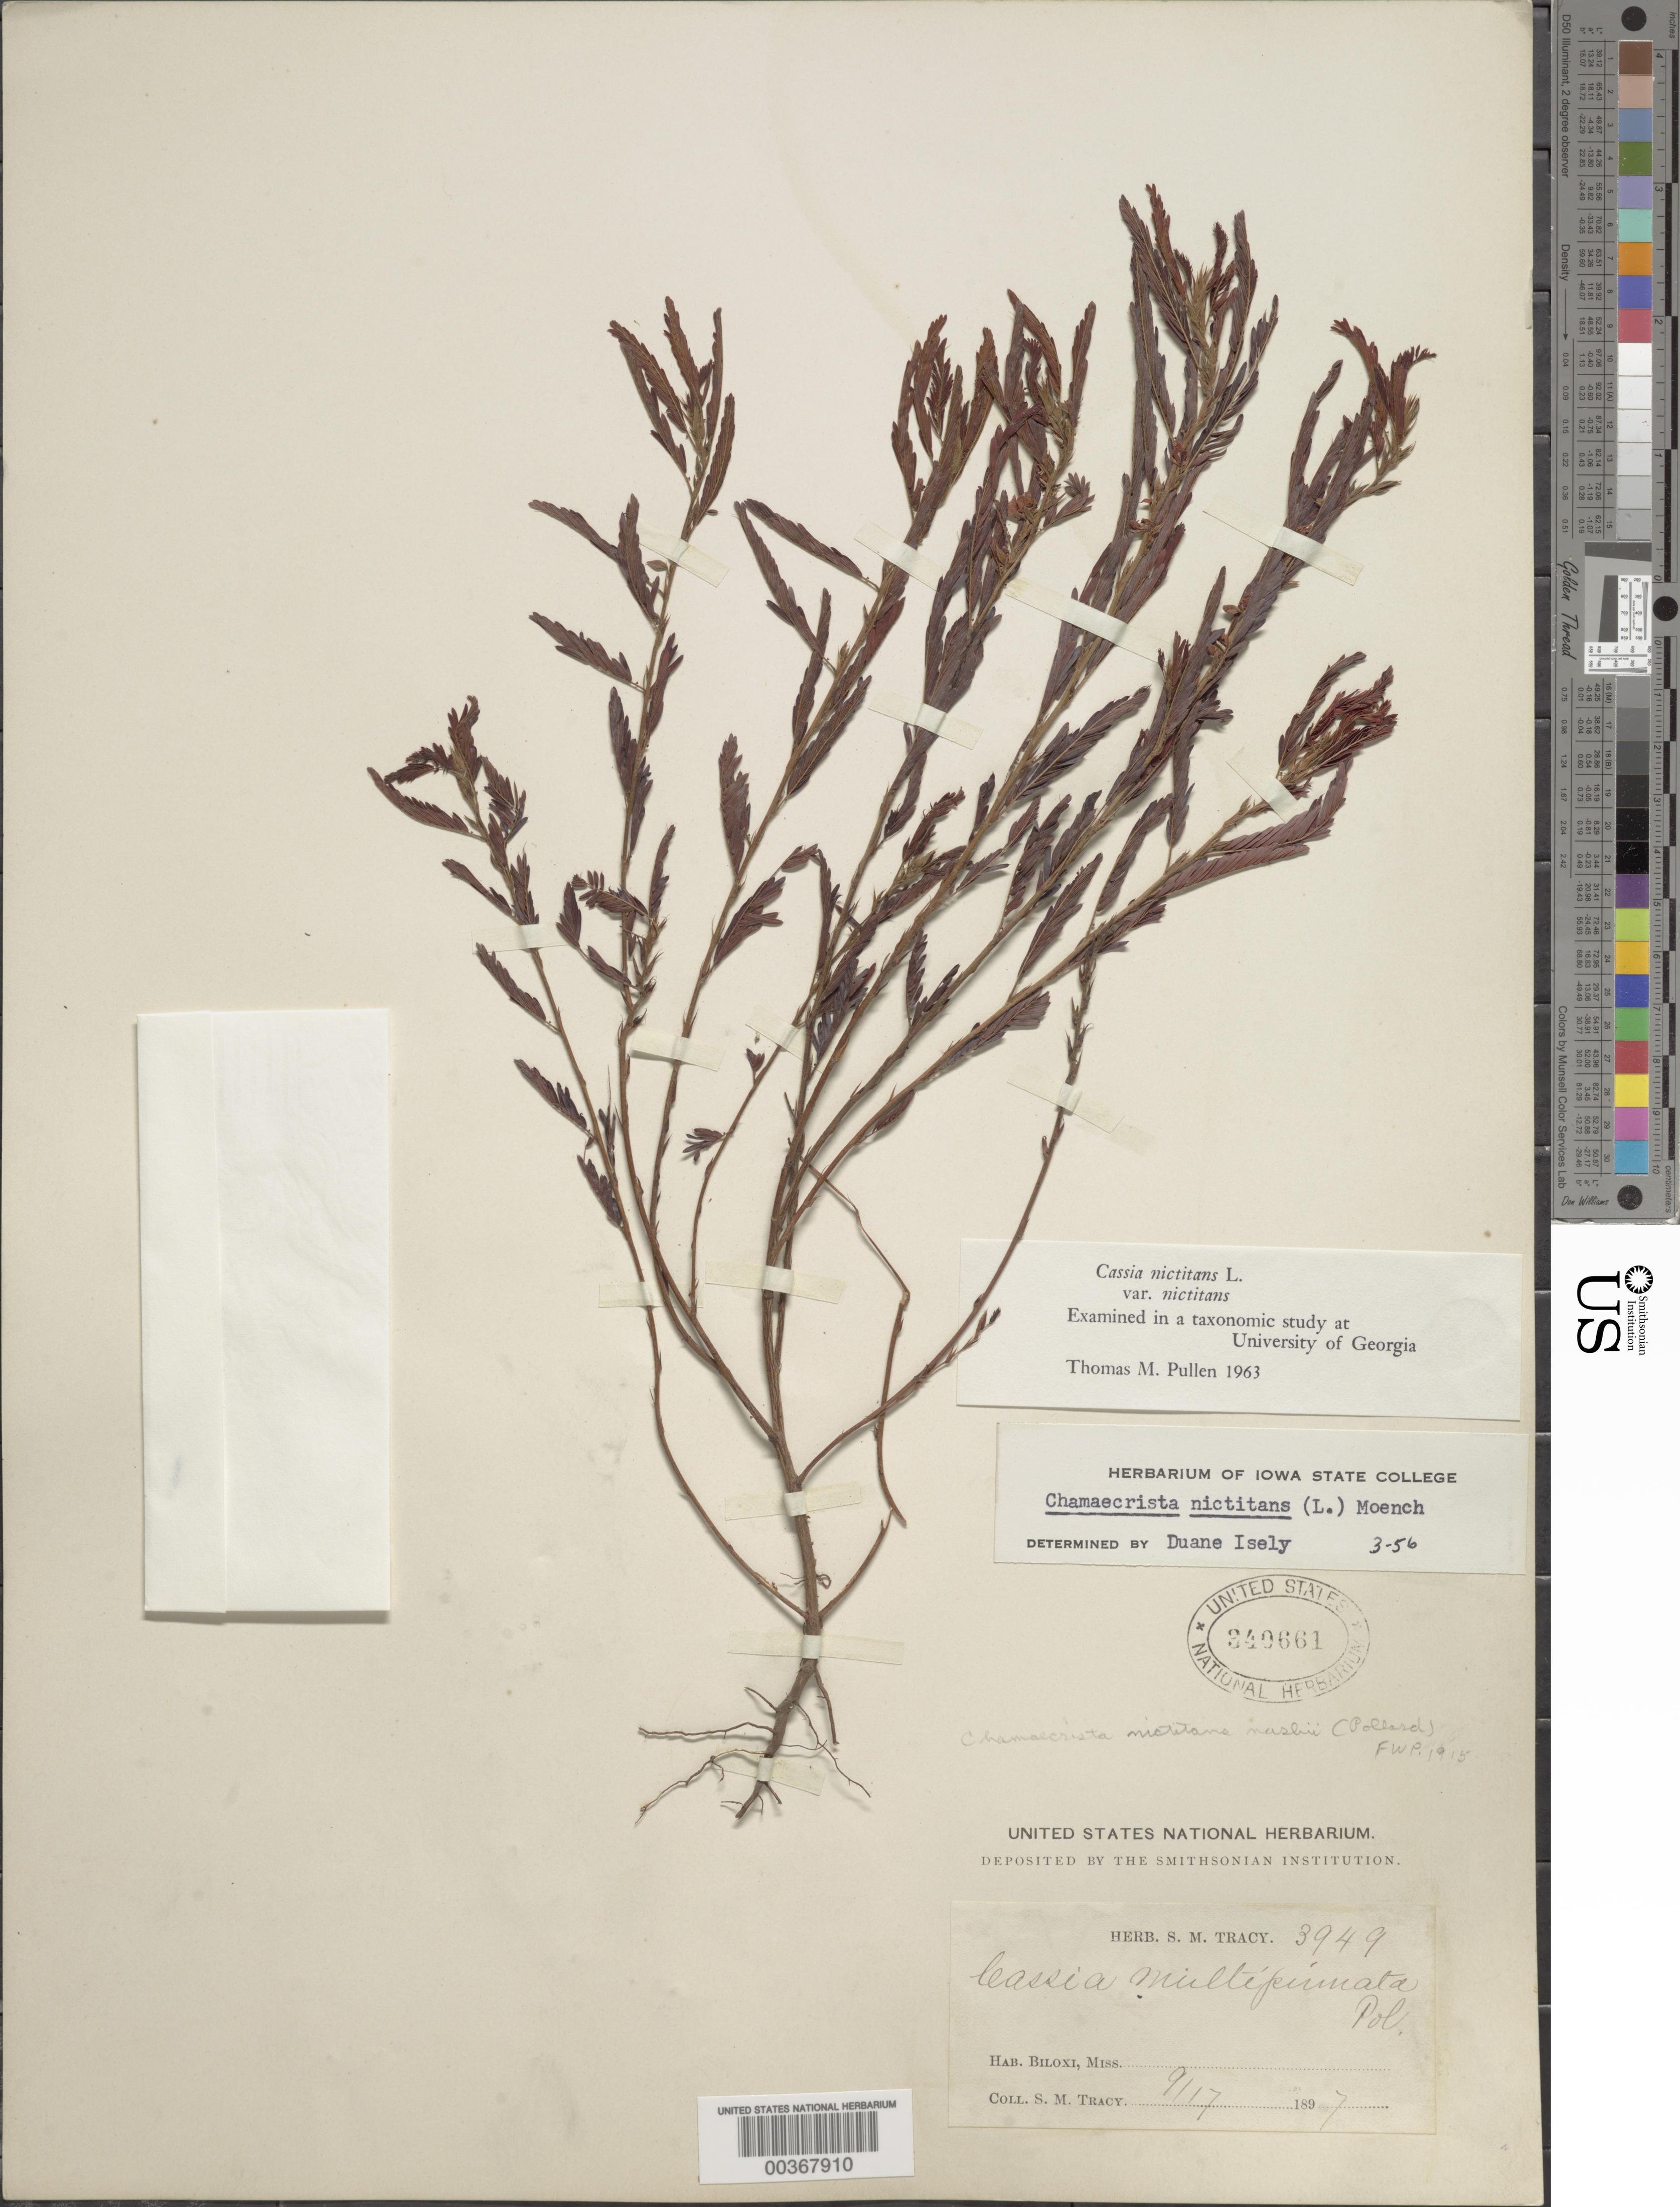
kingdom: Plantae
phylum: Tracheophyta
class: Magnoliopsida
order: Fabales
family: Fabaceae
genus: Chamaecrista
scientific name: Chamaecrista nictitans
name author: (L.) Moench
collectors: S. M. Tracy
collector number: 3949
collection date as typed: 17 Sep 1897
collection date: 1897-09-17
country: United States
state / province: Mississippi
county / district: Harrison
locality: Biloxi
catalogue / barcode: US 340661